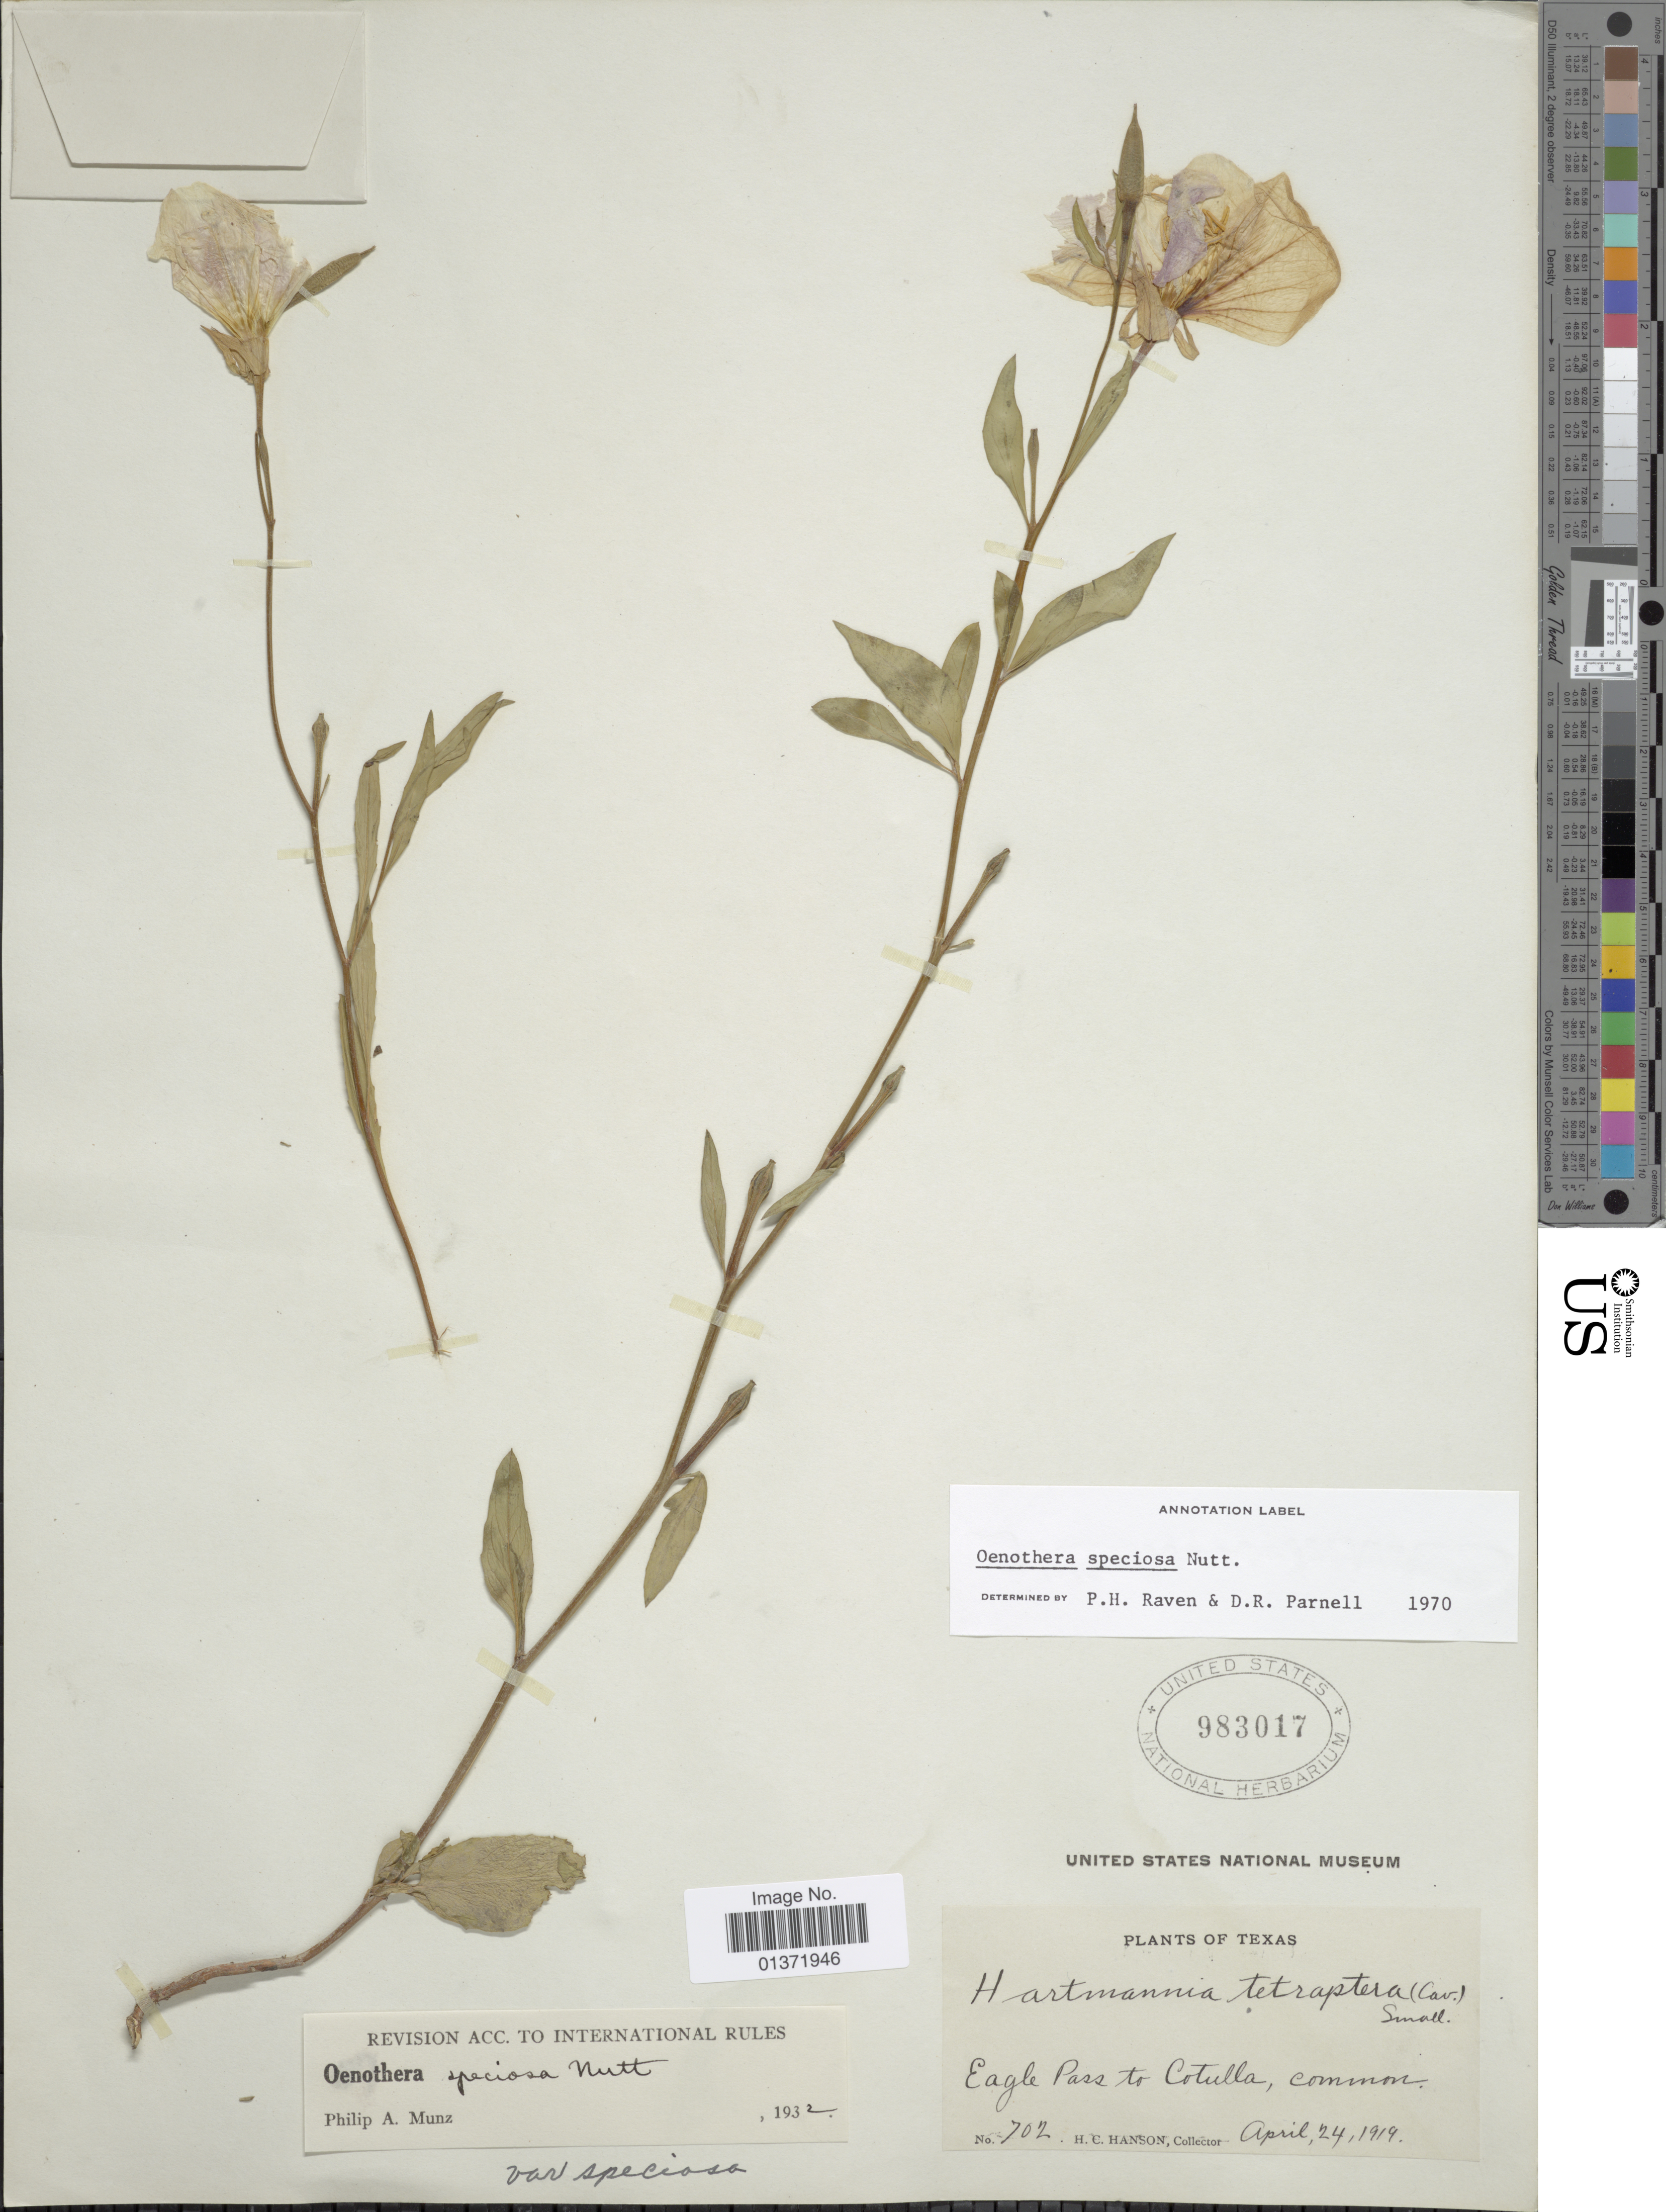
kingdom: Plantae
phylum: Tracheophyta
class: Magnoliopsida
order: Myrtales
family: Onagraceae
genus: Oenothera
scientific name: Oenothera speciosa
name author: Nutt.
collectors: H. Hanson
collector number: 702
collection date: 1919-04-24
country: United States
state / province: Texas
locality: Eagle Pass to Cotulla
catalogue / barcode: US 983017